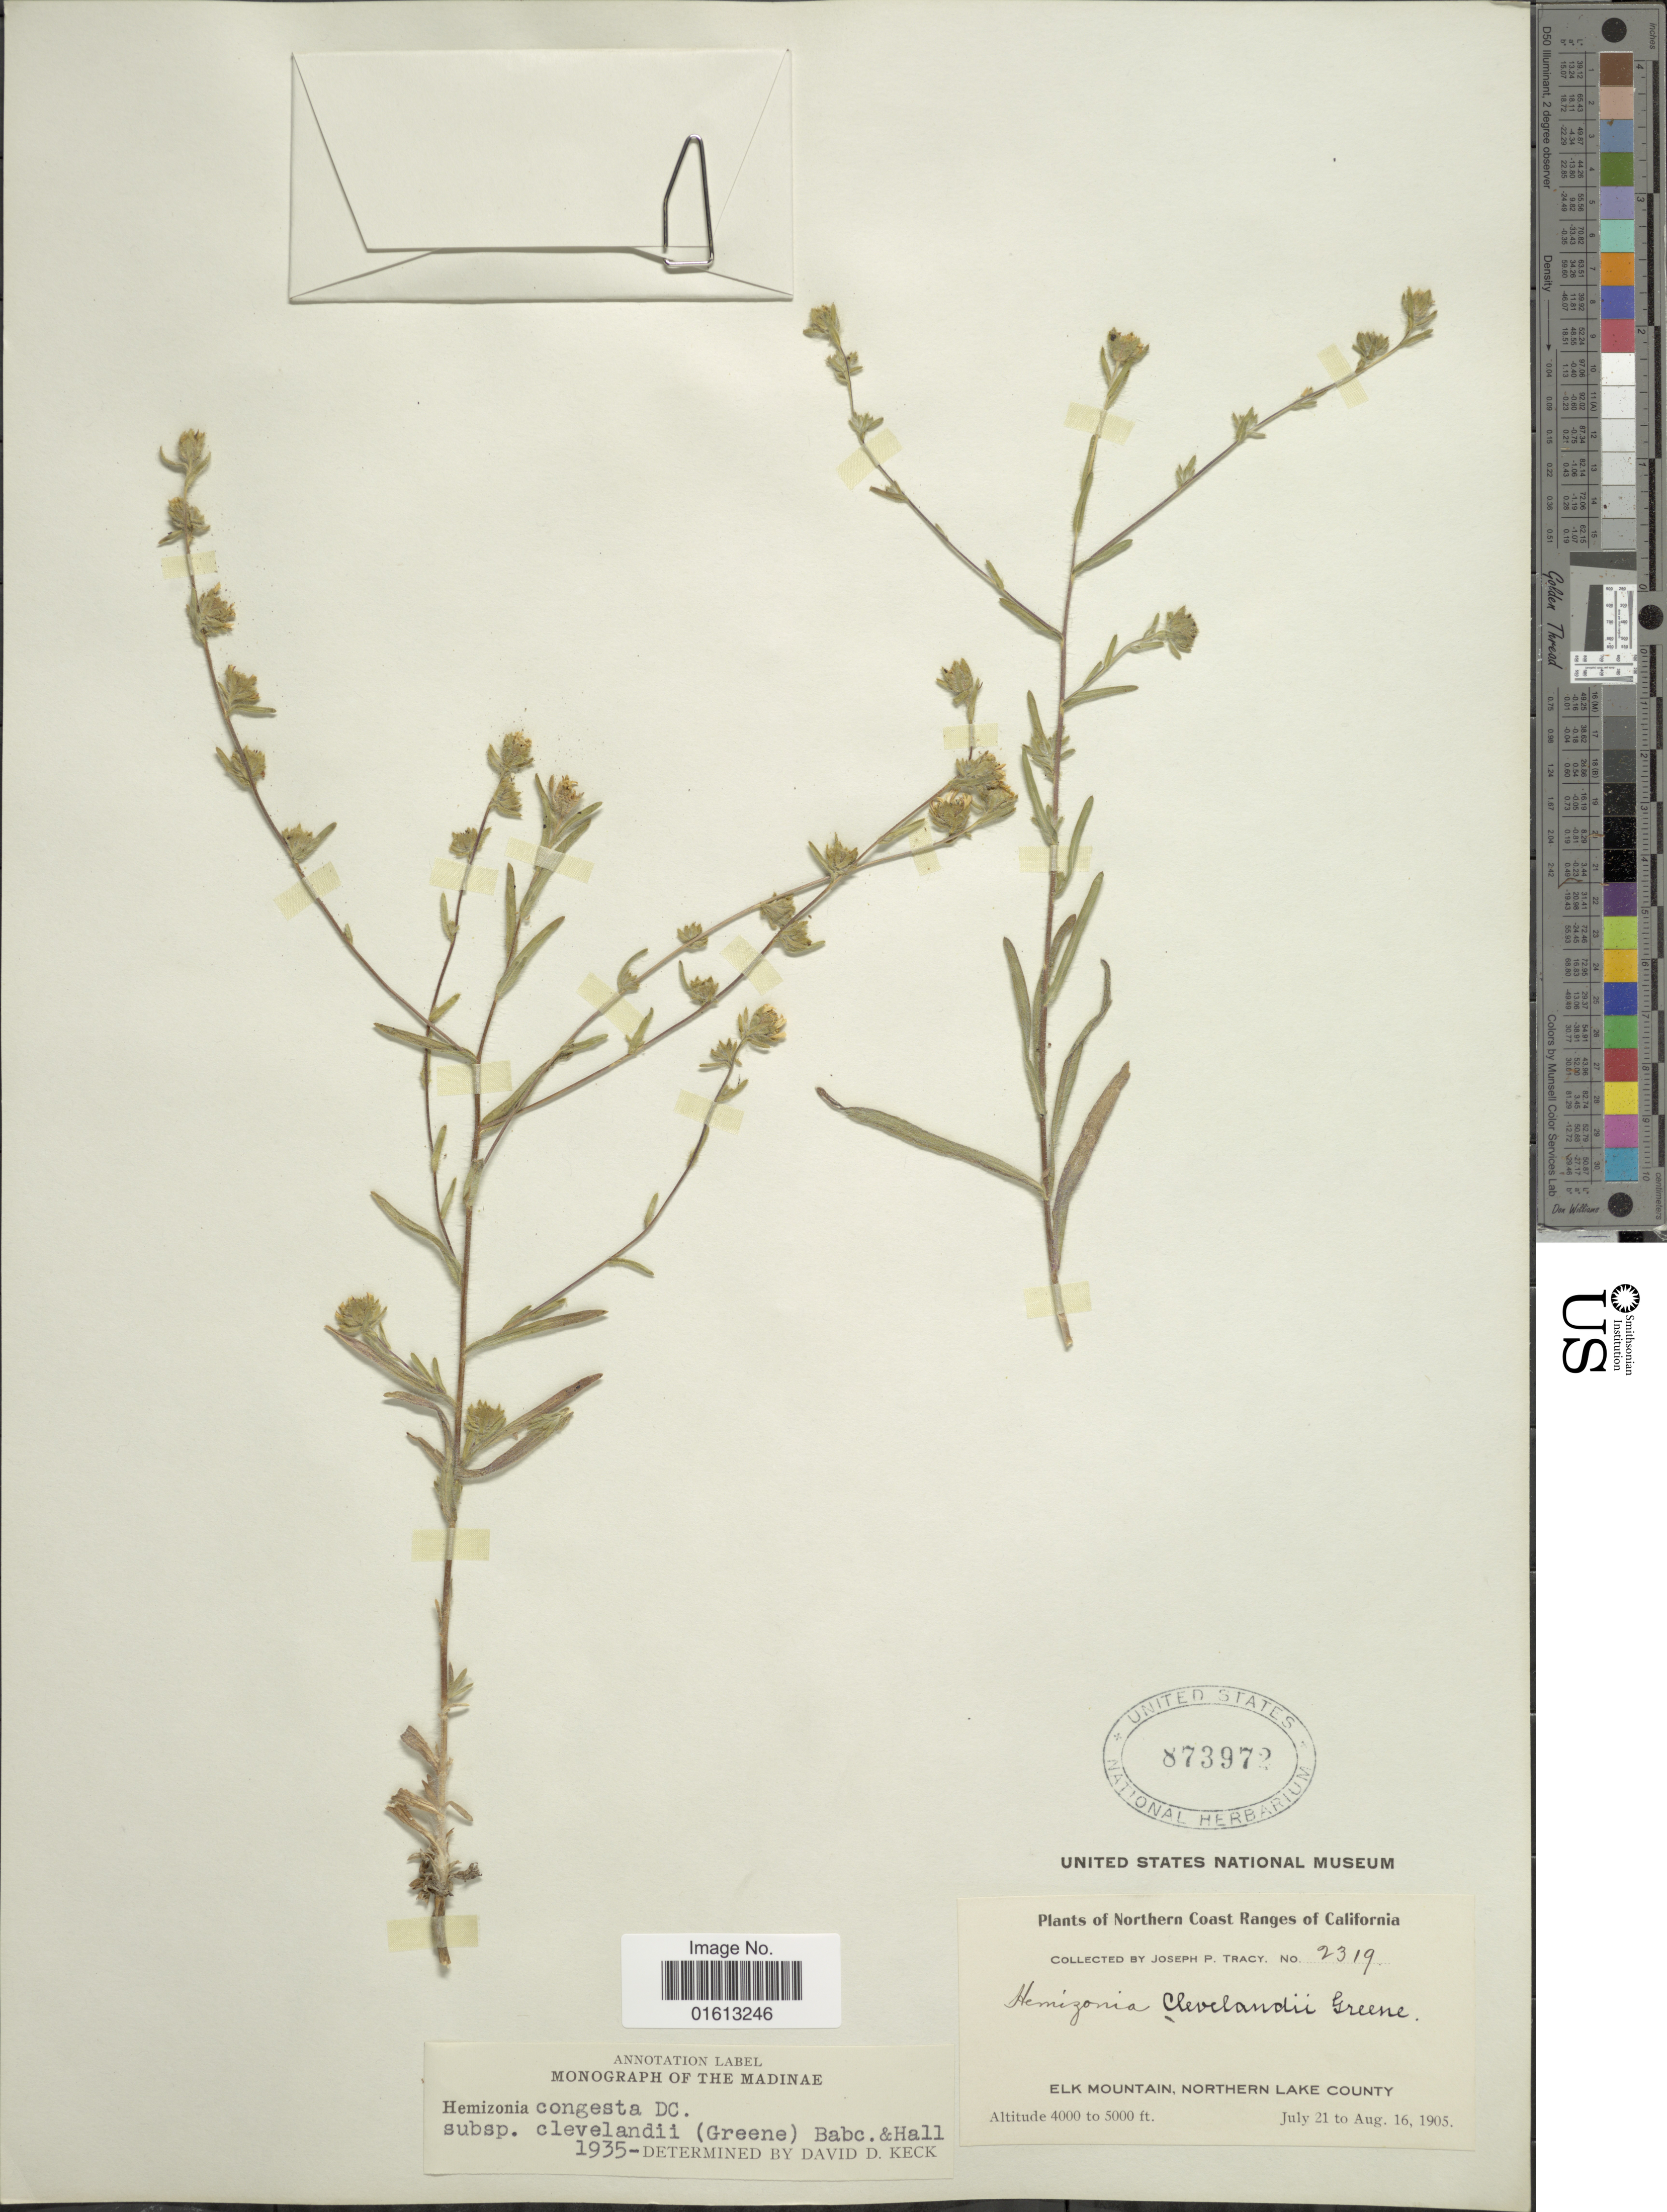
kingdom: Plantae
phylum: Tracheophyta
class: Magnoliopsida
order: Asterales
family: Asteraceae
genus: Hemizonia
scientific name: Hemizonia congesta subsp. clevelandii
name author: (Greene) Babc. & H.M. Hall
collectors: J. Tracy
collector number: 2319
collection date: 1905-07-21/1905-08-16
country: United States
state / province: California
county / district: Lake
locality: Northern Coast Ranges of California, Elk Mountain, Northern Lake County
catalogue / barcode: US 873972